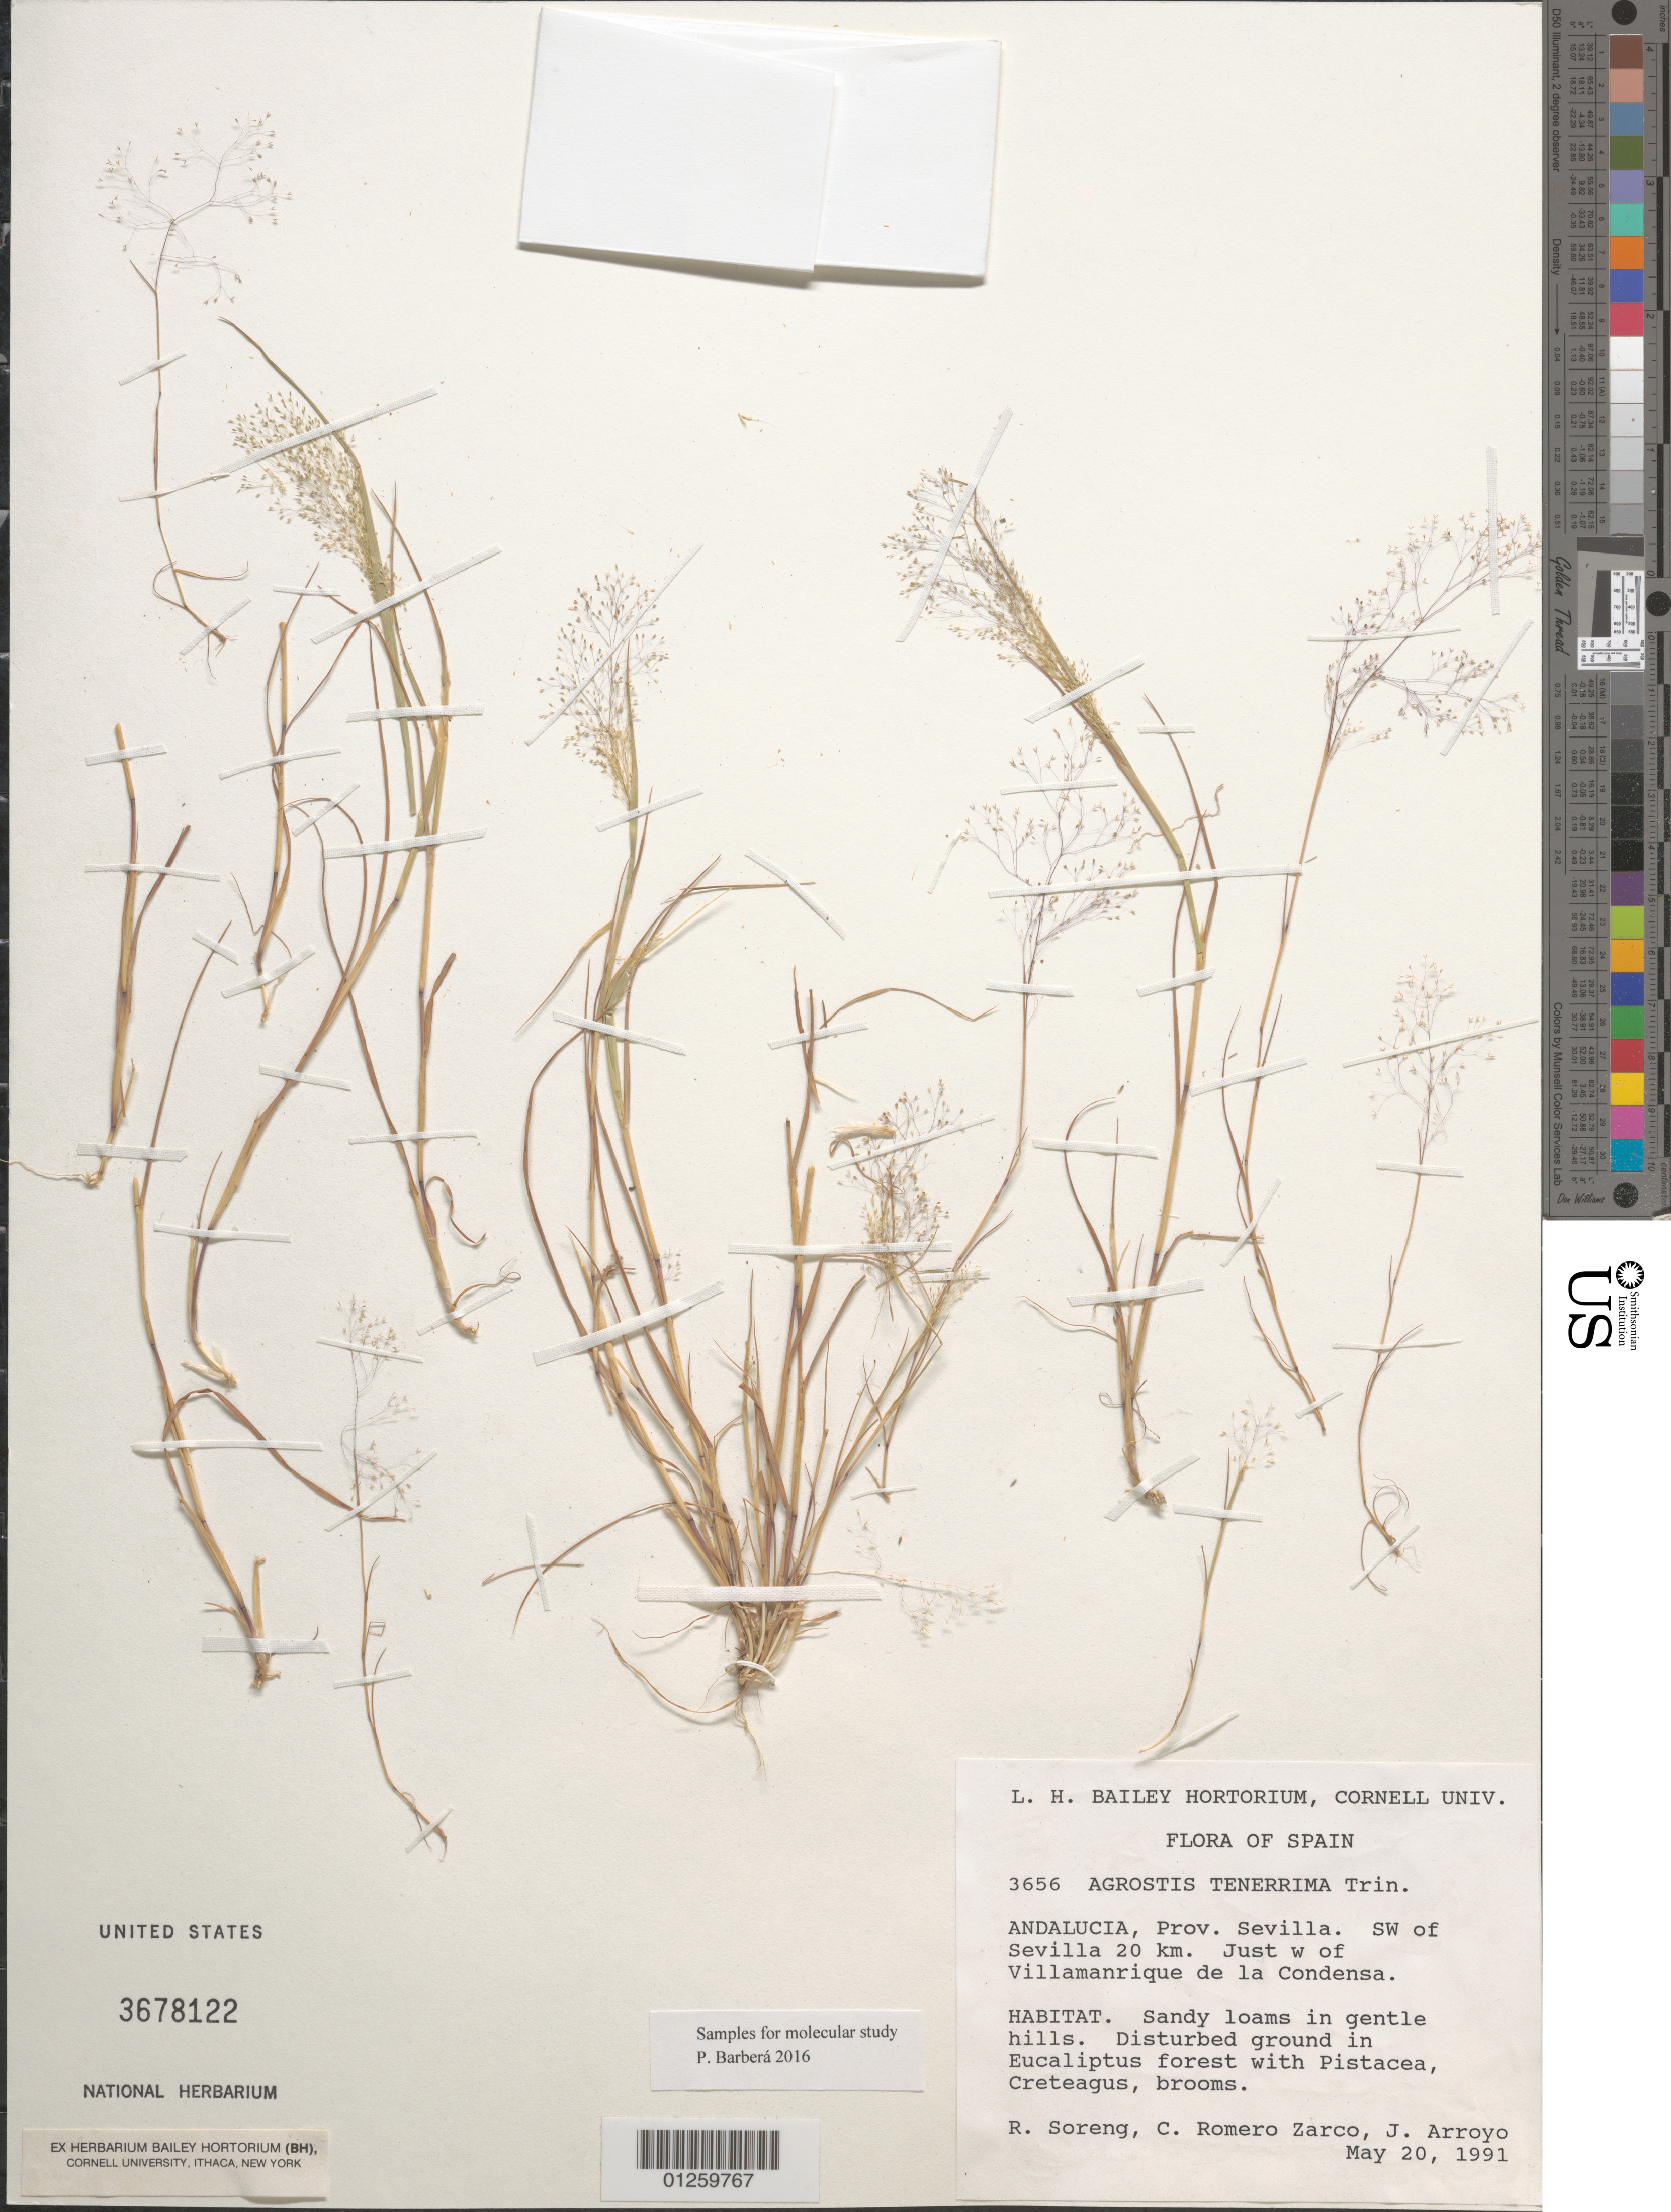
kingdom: Plantae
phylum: Tracheophyta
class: Liliopsida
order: Poales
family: Poaceae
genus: Agrostis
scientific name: Agrostis tenerrima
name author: Trin.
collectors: R. J. Soreng, C. Romero Zarco & J. Arroyo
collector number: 3656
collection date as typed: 20 May 1991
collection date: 1991-05-20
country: Spain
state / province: Andalucia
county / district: Sevilla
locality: SW of Sevilla 20 km Just W of Villamanrique de la Condensa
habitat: Sandy loams in gentle hills. Disturbed ground in Eucaliptus forest with Pistacea, Creteagus, brooms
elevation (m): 10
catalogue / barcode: US 3678122